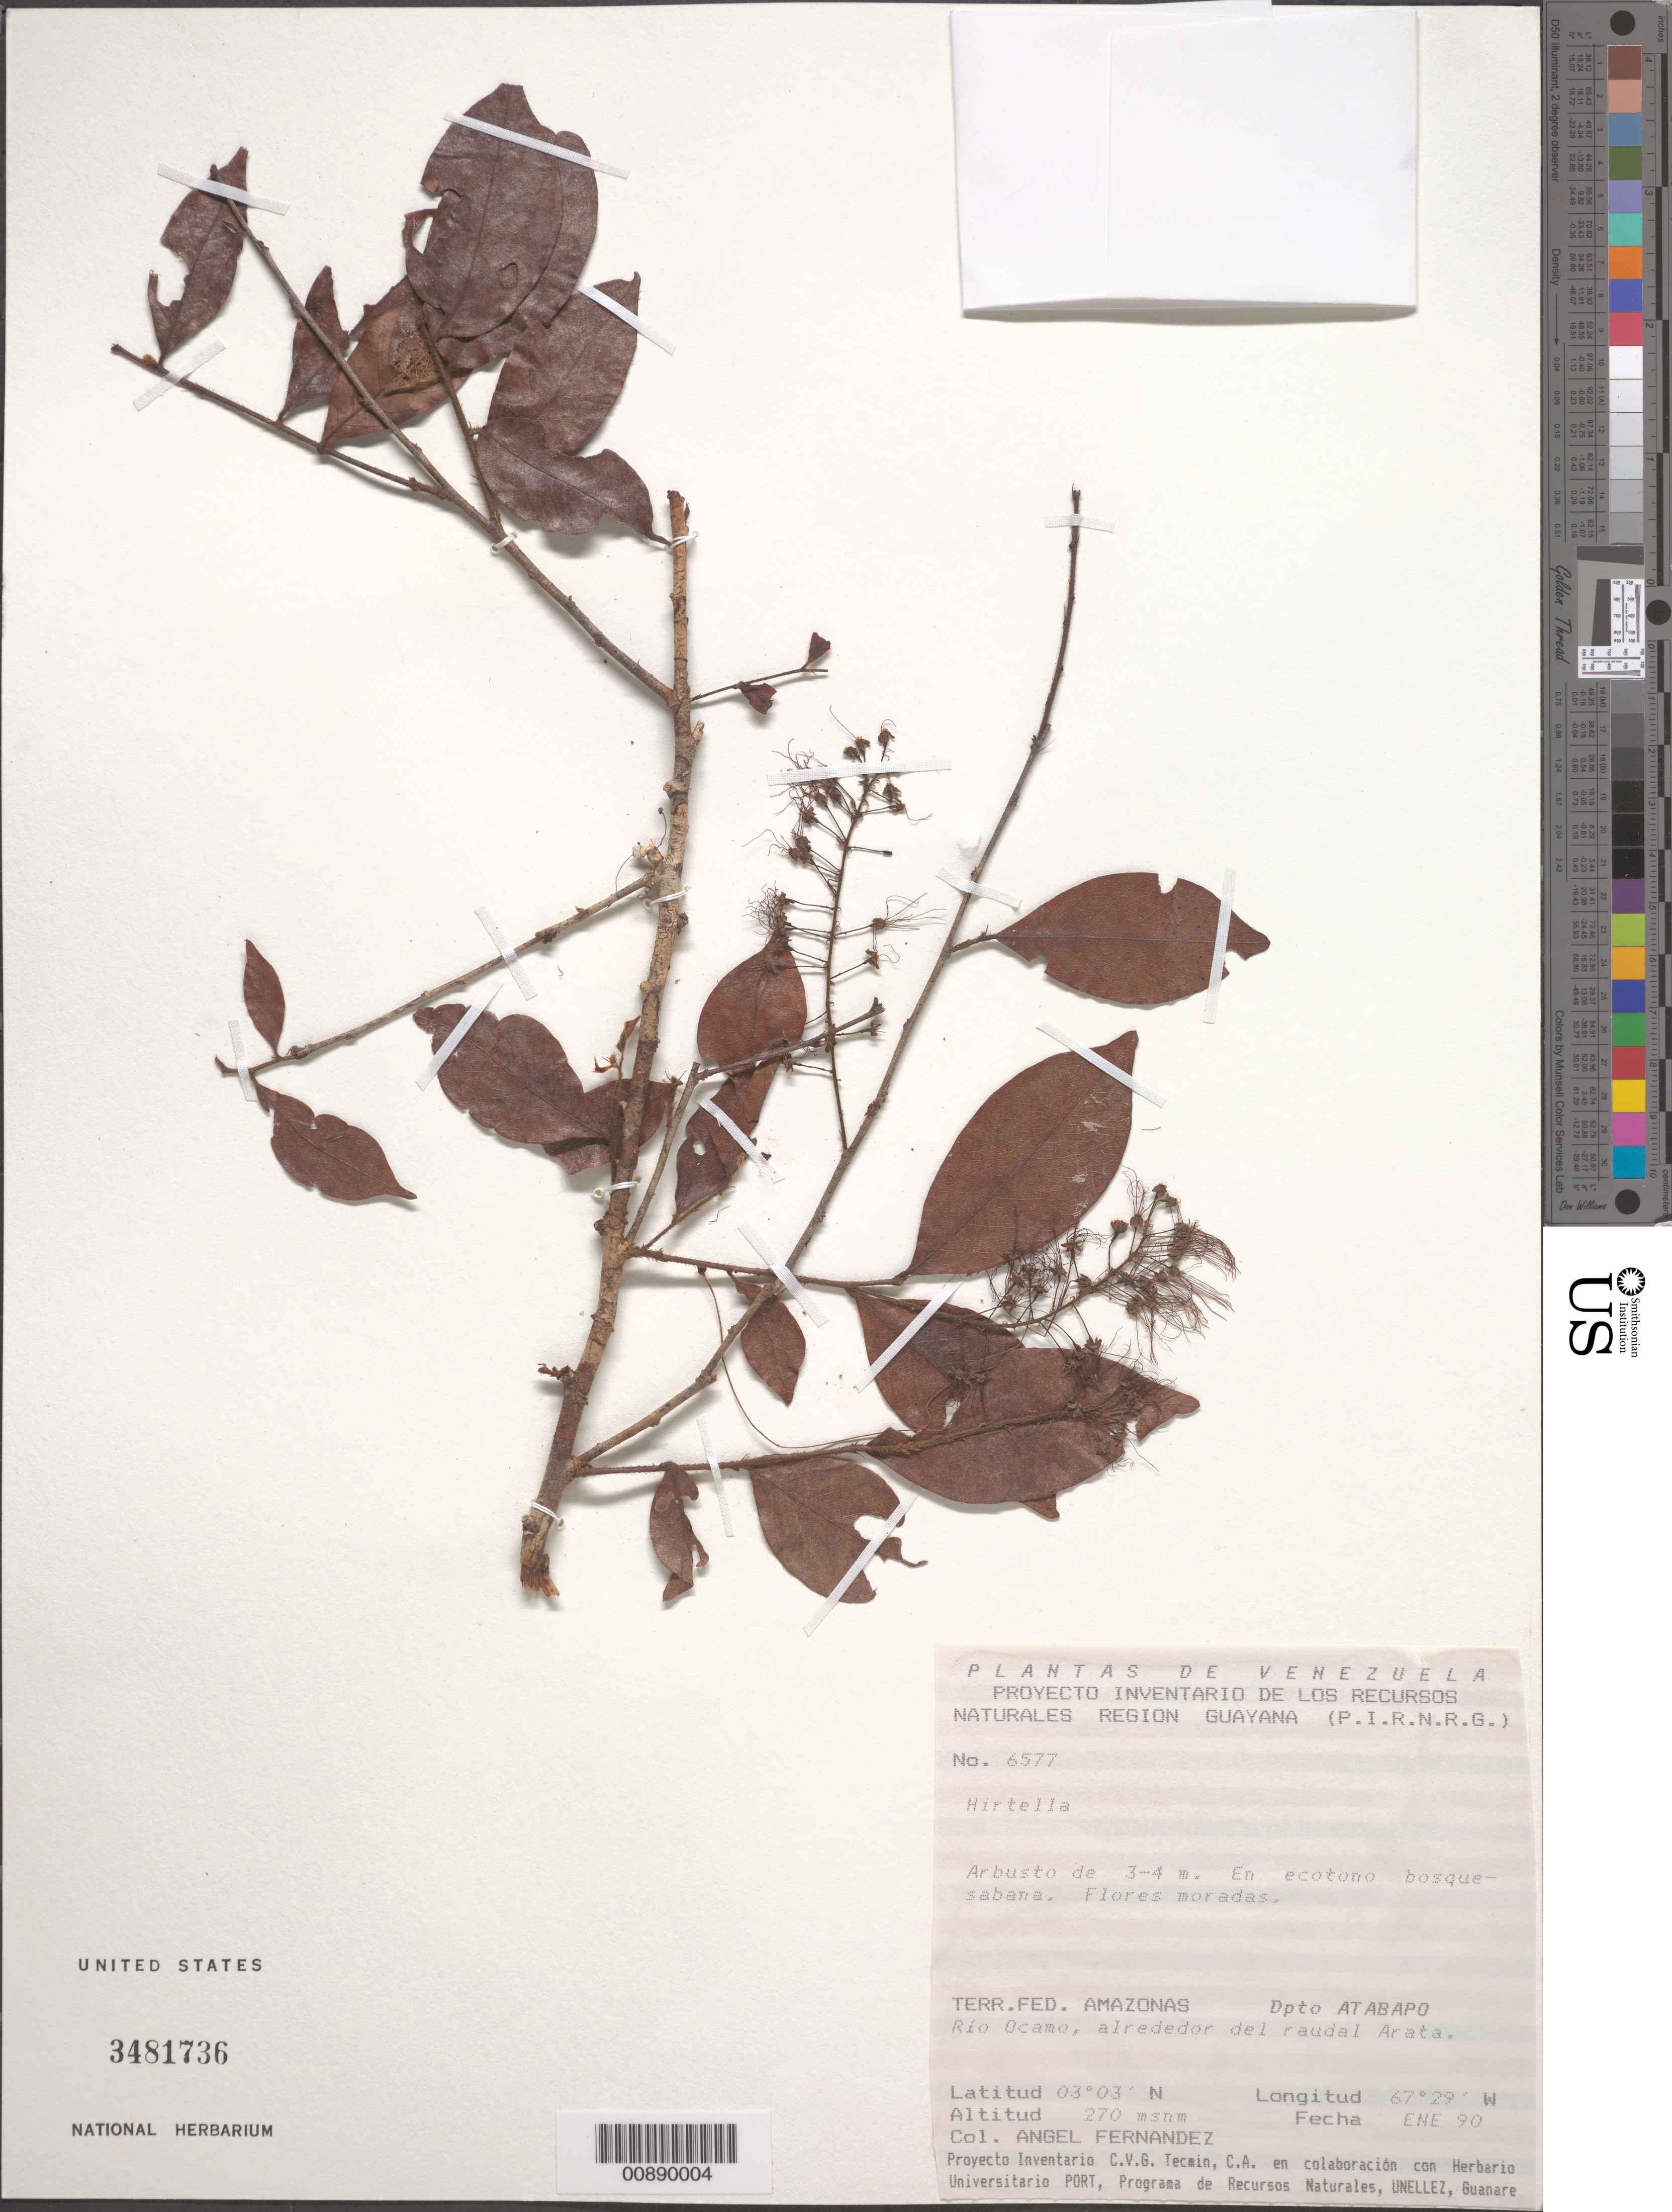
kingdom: Plantae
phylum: Tracheophyta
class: Magnoliopsida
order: Malpighiales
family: Chrysobalanaceae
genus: Hirtella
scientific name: Hirtella sp.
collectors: A. Fernández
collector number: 6577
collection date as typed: Jan-90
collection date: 1990-01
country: Venezuela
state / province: Amazonas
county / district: Atabapo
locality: Río Ocamo, alrededor del raudal Arata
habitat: Ecotono bosque-sabana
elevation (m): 270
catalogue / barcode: US 3481736